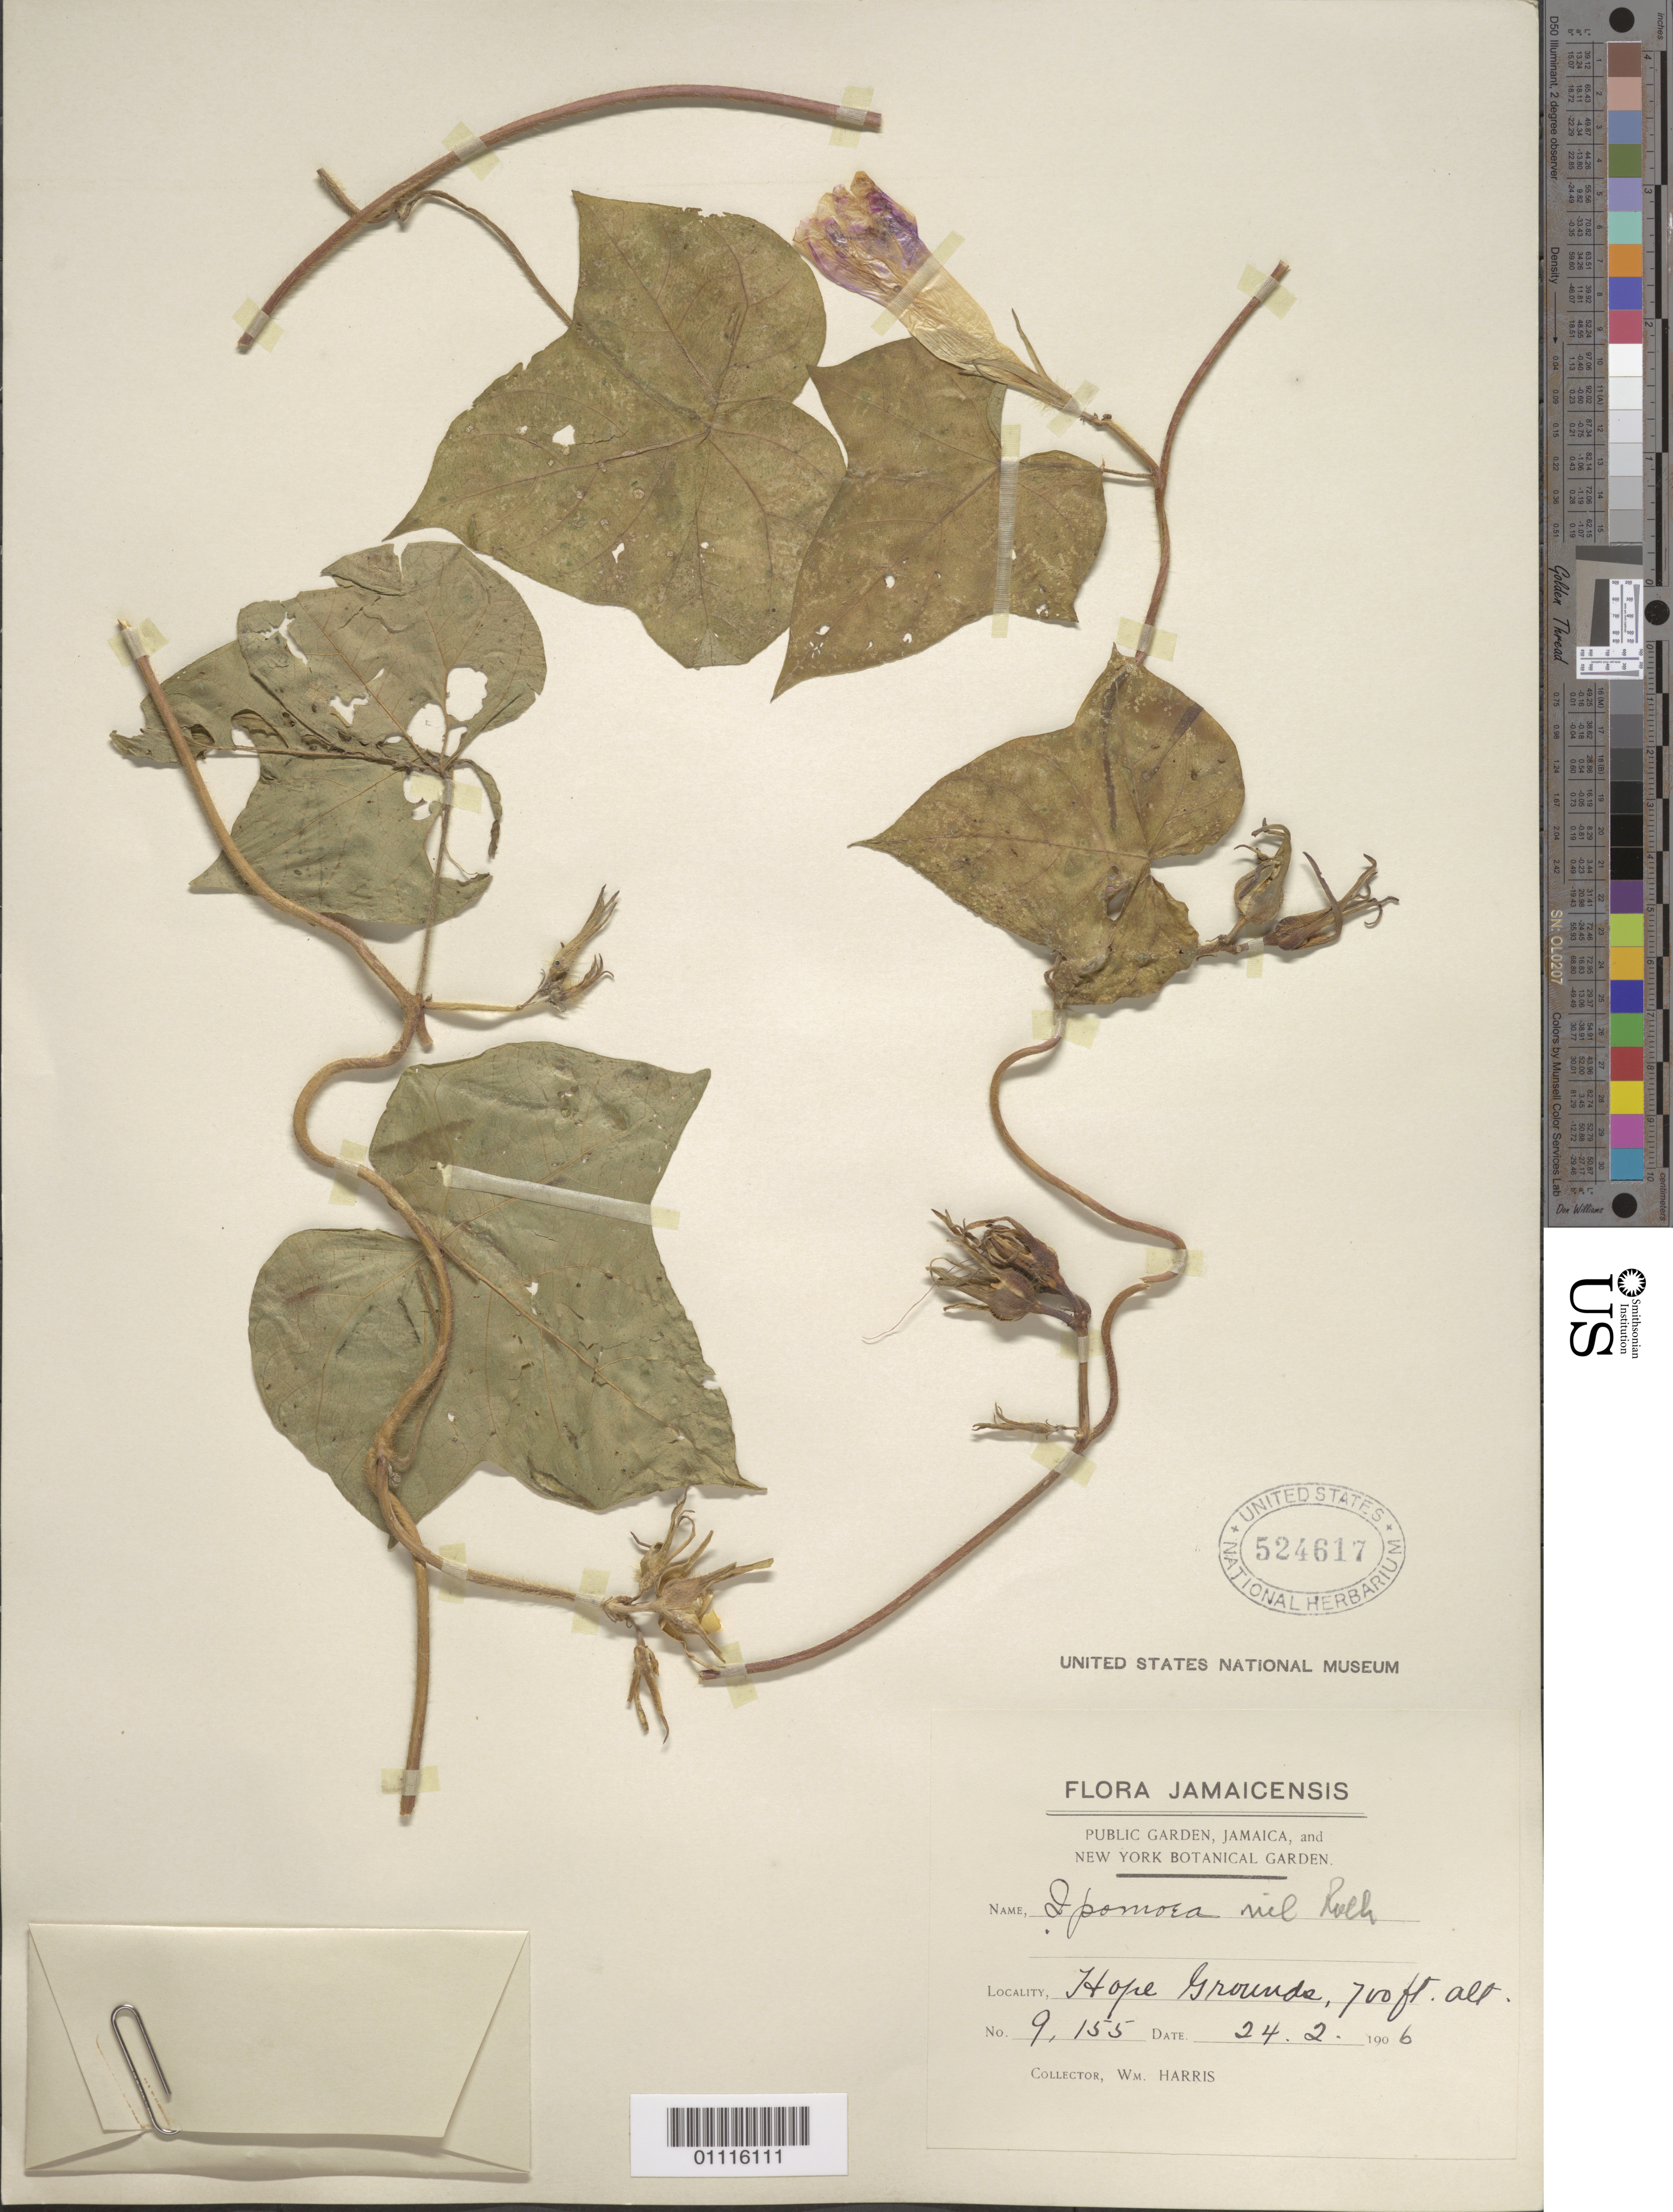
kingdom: Plantae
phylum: Tracheophyta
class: Magnoliopsida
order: Solanales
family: Convolvulaceae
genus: Ipomoea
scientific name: Ipomoea nil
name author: (L.) Roth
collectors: W. Harris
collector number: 9155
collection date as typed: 24 Feb 1906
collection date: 1906-02-24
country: Jamaica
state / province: Kingston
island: Jamaica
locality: Hope Grounds.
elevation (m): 213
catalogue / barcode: US 524617